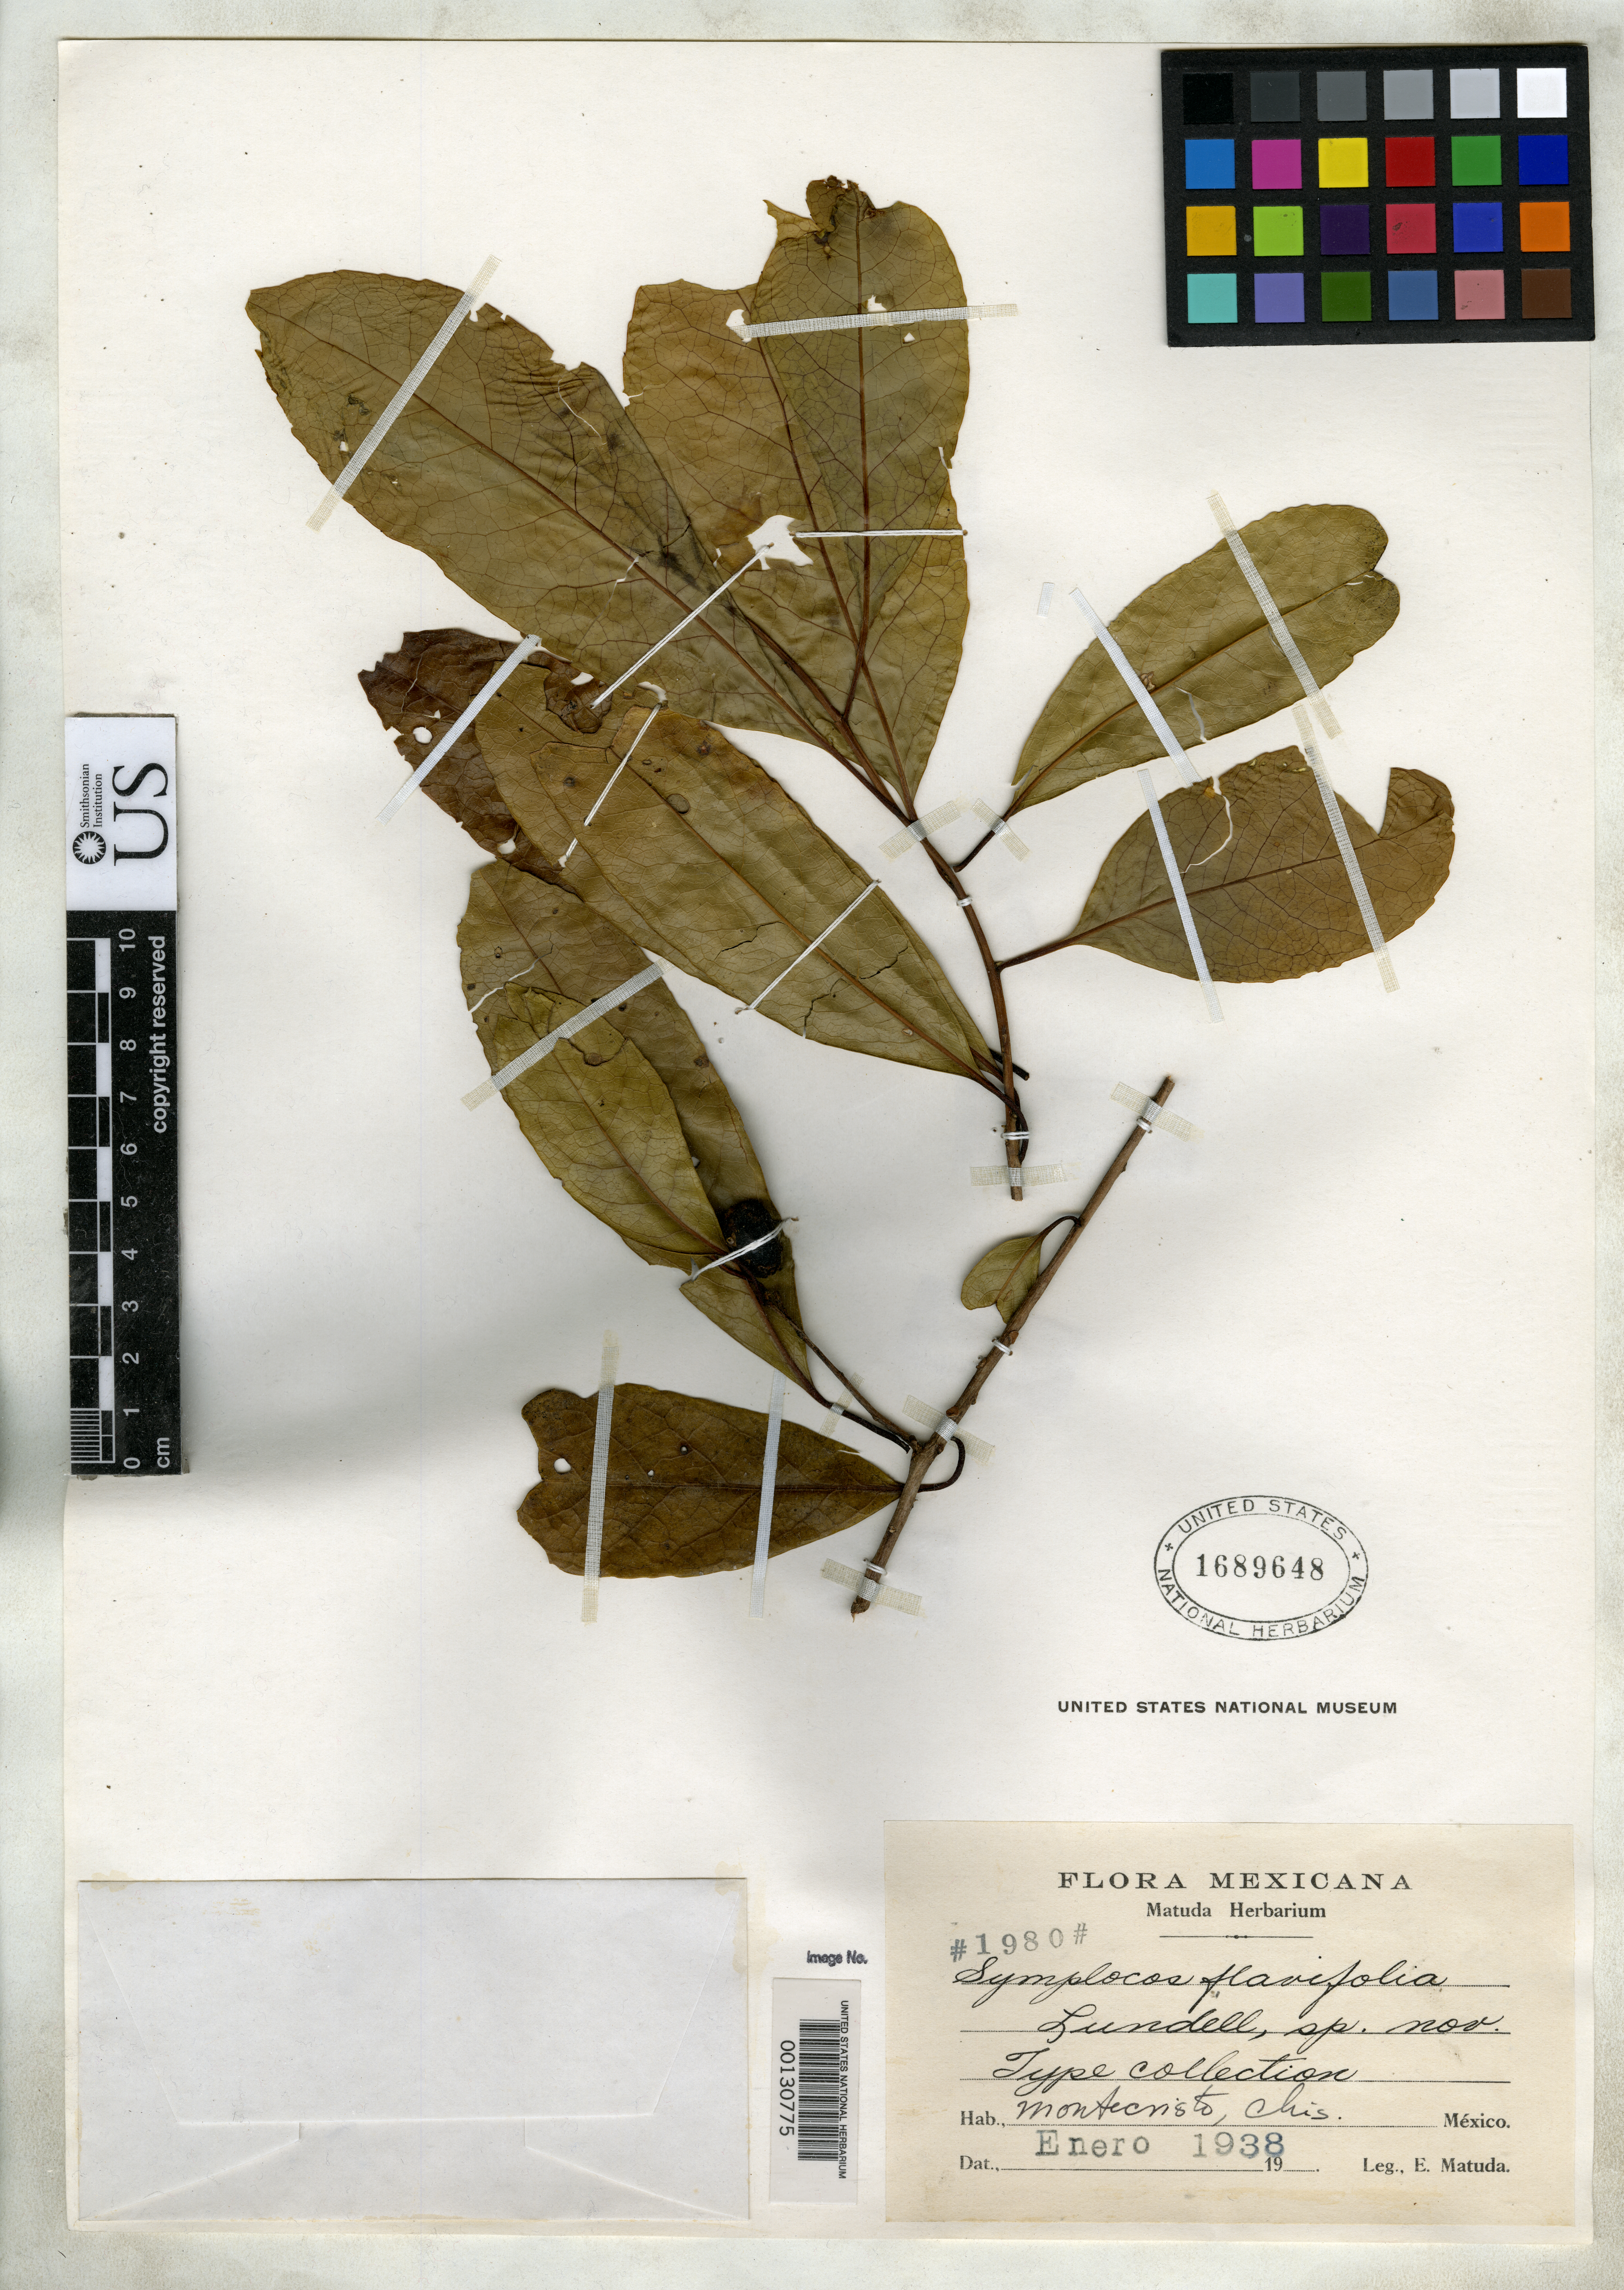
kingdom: Plantae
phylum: Tracheophyta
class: Magnoliopsida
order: Ericales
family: Symplocaceae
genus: Symplocos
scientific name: Symplocos flavifolia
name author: Lundell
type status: Isotype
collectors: E. Matuda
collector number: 1980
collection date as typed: Enero 1938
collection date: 1938-01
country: Mexico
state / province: Chiapas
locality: Montecristo, Chis.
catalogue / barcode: US 1689648